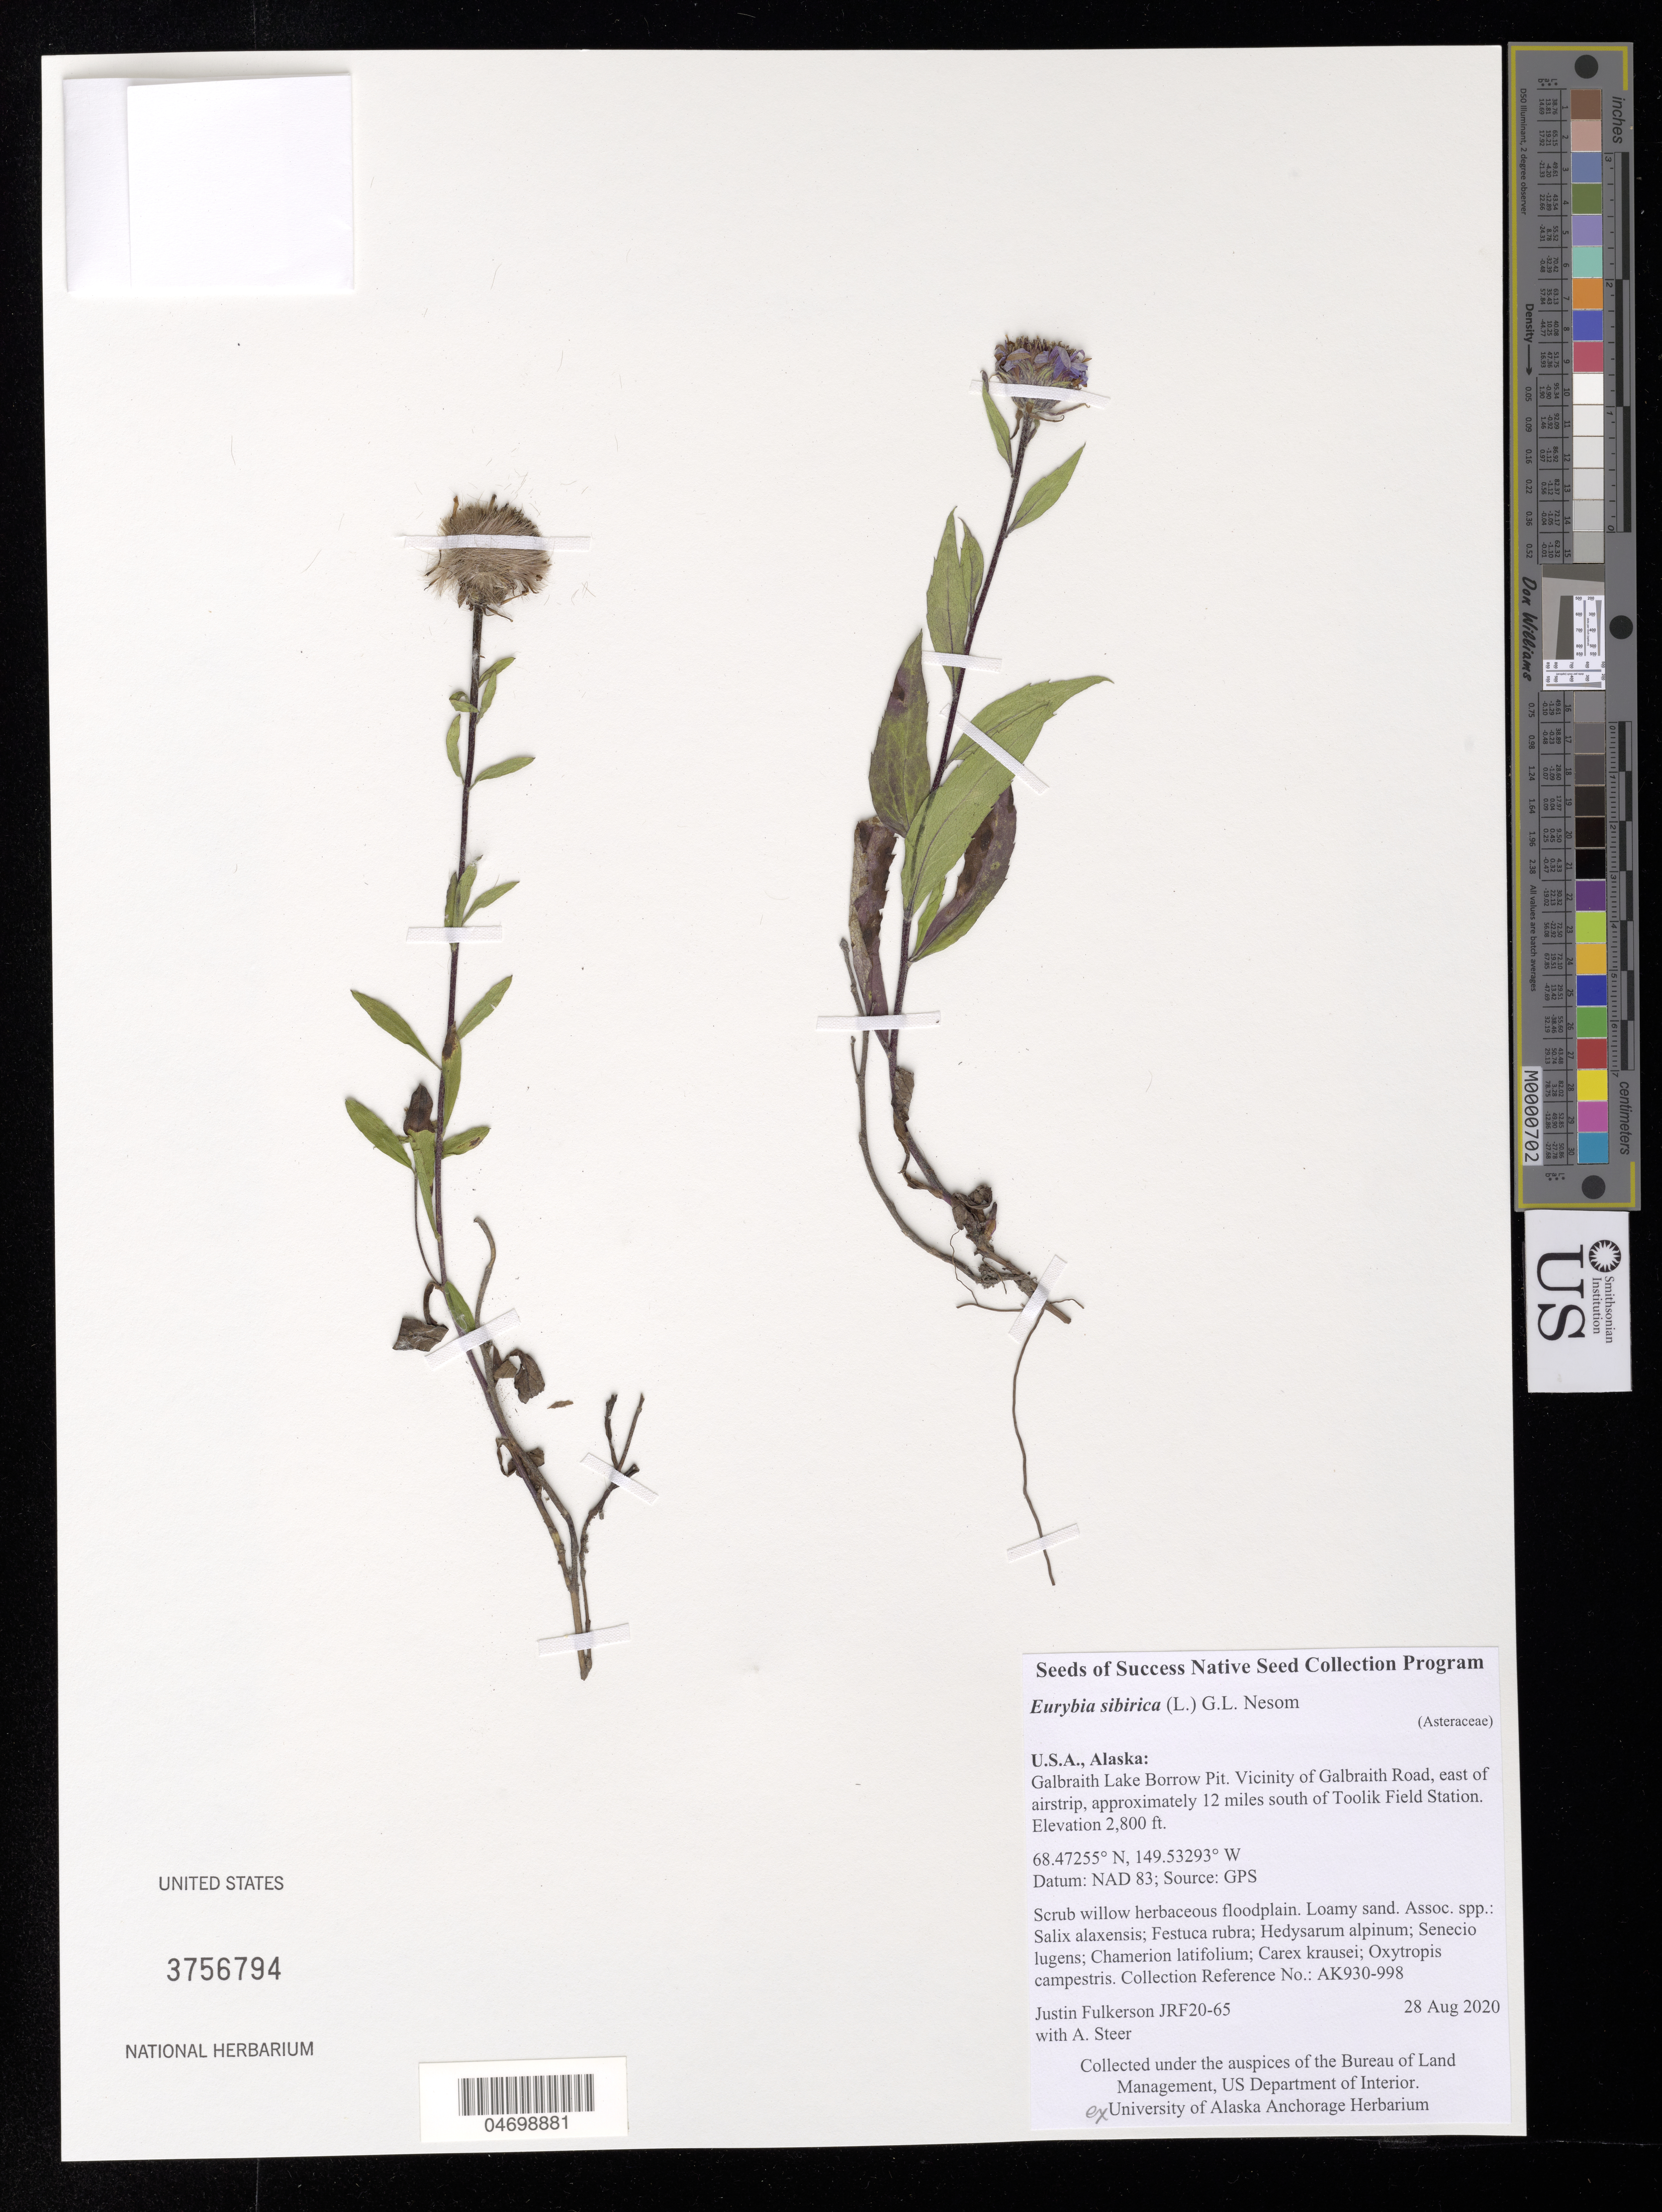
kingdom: Plantae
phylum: Tracheophyta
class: Magnoliopsida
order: Asterales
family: Asteraceae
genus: Eurybia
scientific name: Eurybia sibirica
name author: (L.) G.L. Nesom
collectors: J. Fulkerson & A. Steer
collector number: AK930-998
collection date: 2020-08-28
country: United States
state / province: Alaska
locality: Galbraith Lake Borrow Pit. 12 mi. S of Toolik Field Station.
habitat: Scrub willow herbaceous floodplain. Loamy sand. With Salix alaxensis, Festuca rubra, Senecio lugens, etc.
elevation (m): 853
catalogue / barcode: US 3756794